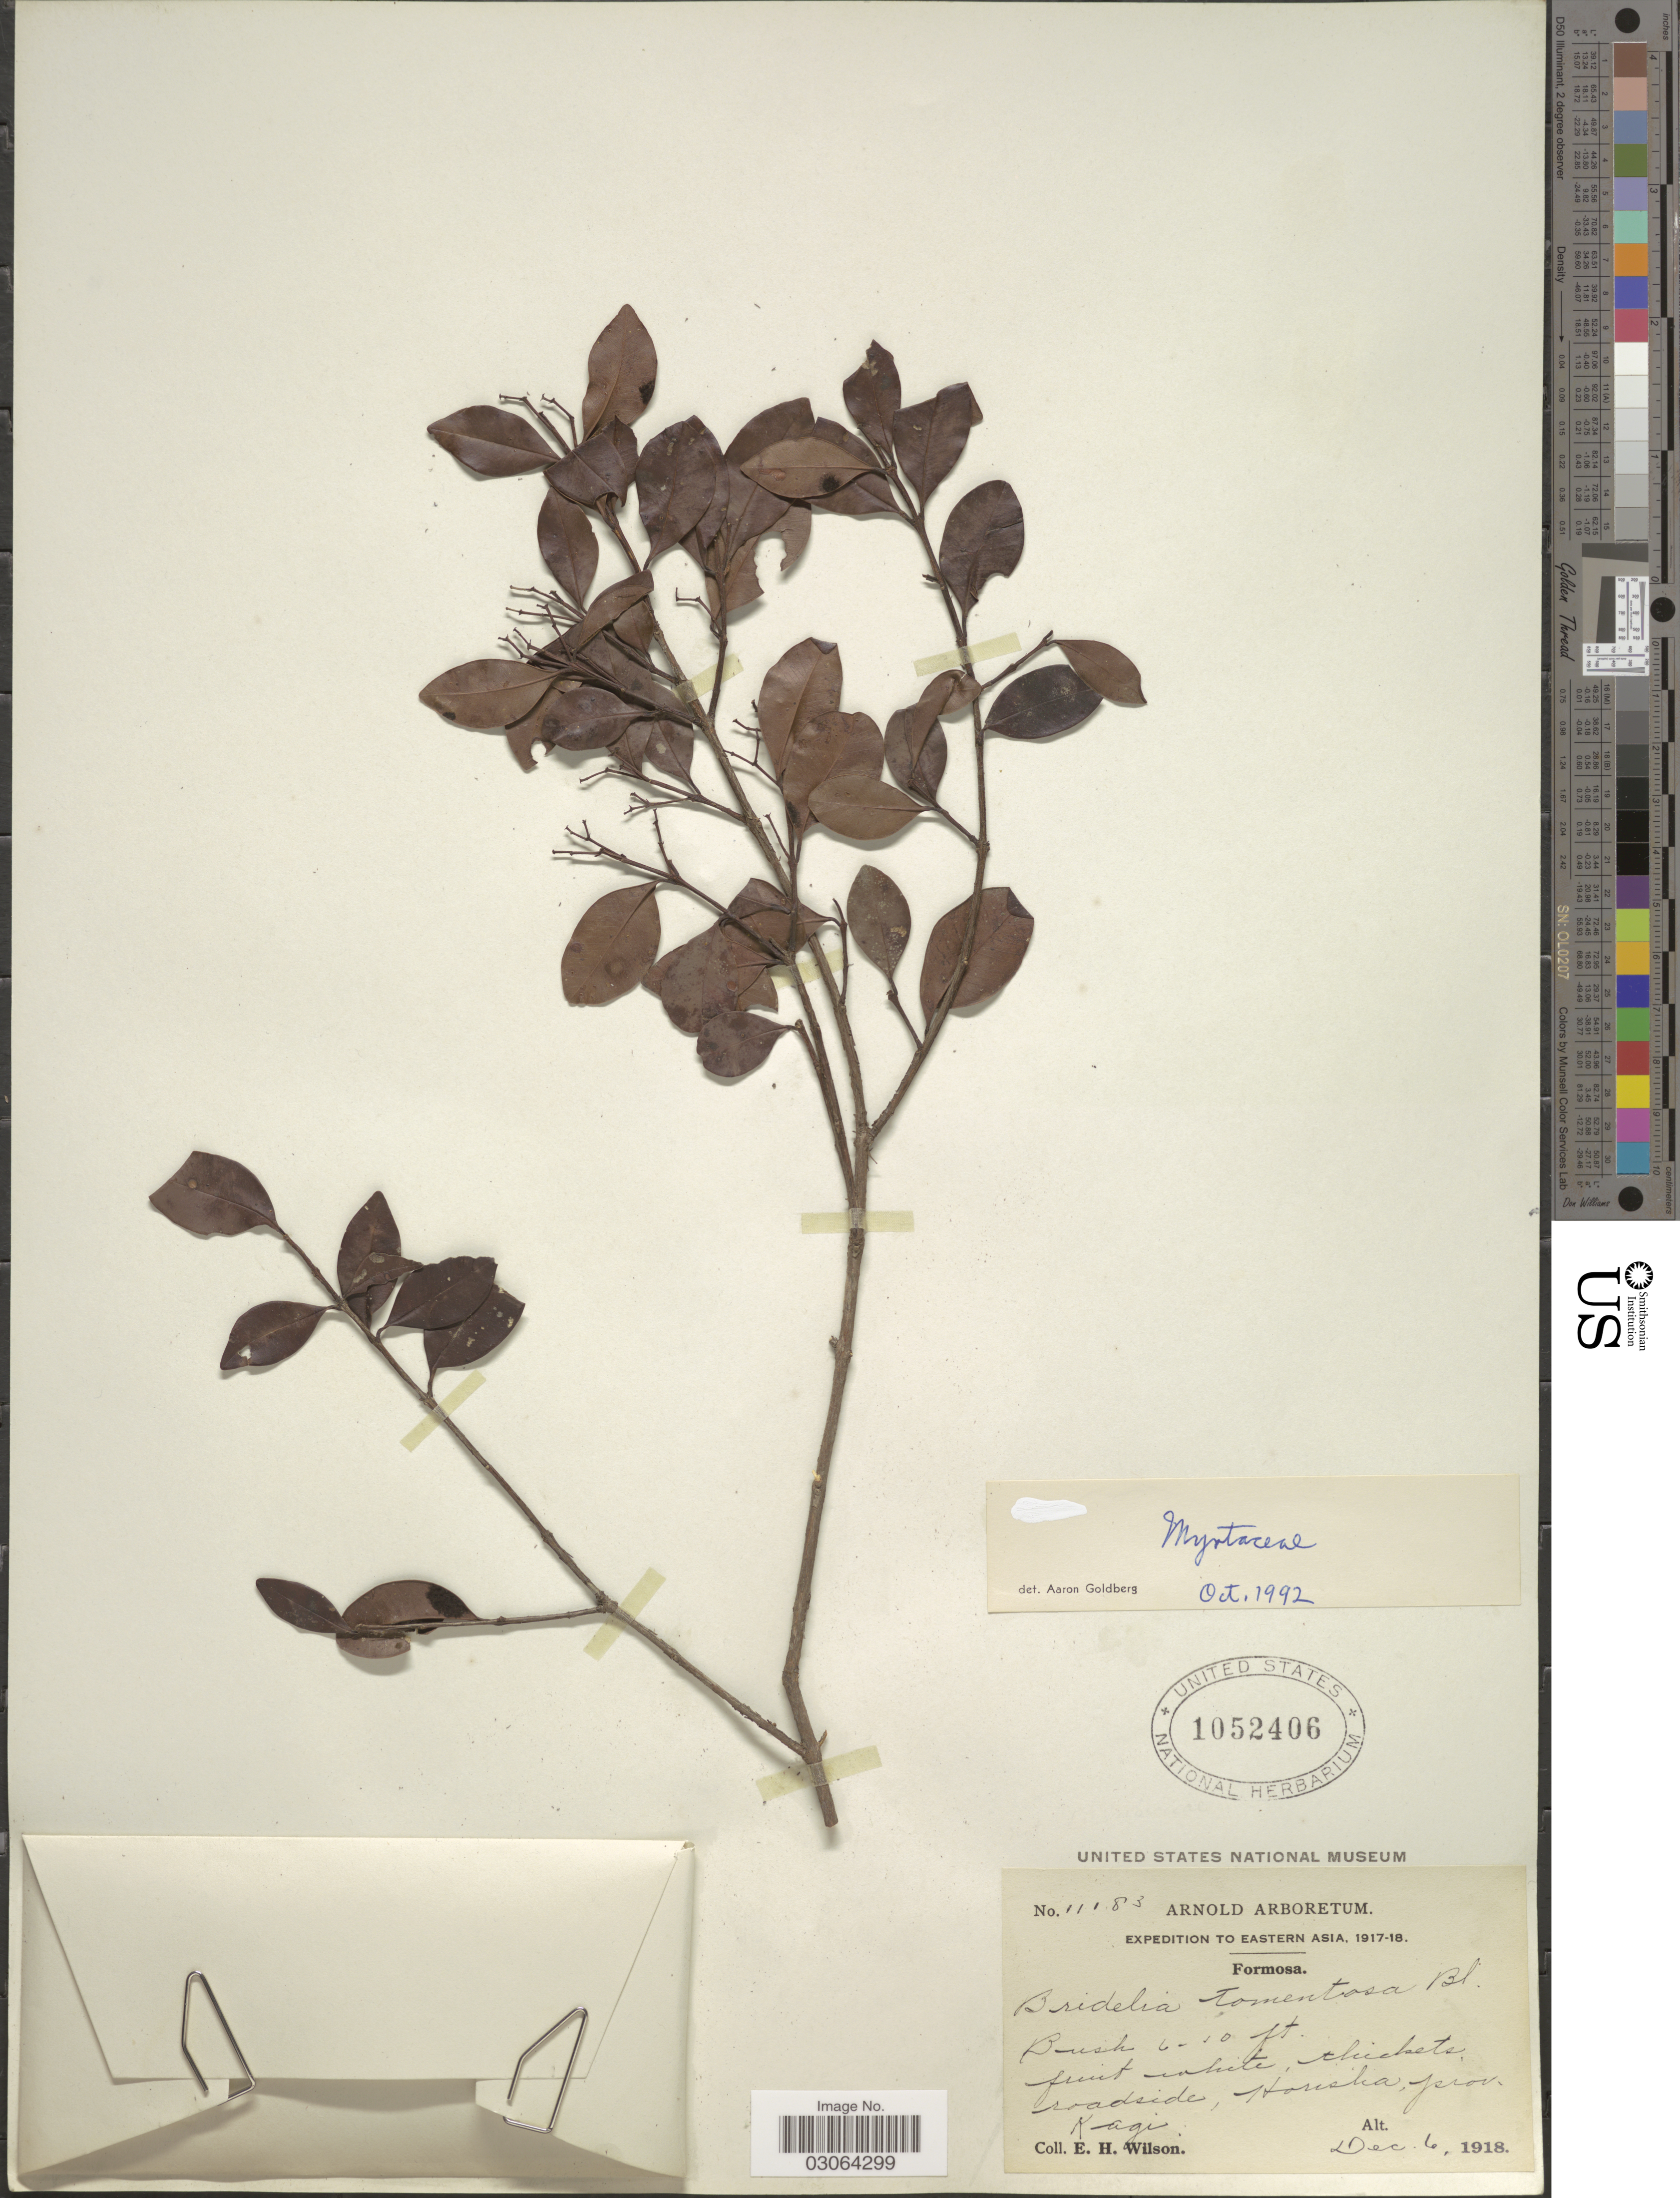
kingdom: Plantae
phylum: Tracheophyta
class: Magnoliopsida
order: Myrtales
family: Myrtaceae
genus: Syzygium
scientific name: Syzygium buxifolium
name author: Hook. & Arn.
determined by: Strong, Mark T., (BOT), Smithsonian Institution - National Museum of Natural History (UNITED STATES)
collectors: E. Wilson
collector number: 11183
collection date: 1918-12-06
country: Taiwan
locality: Eastern Asia, Formosa, roadside, Horiska, prov. Kagi.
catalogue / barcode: US 1052406